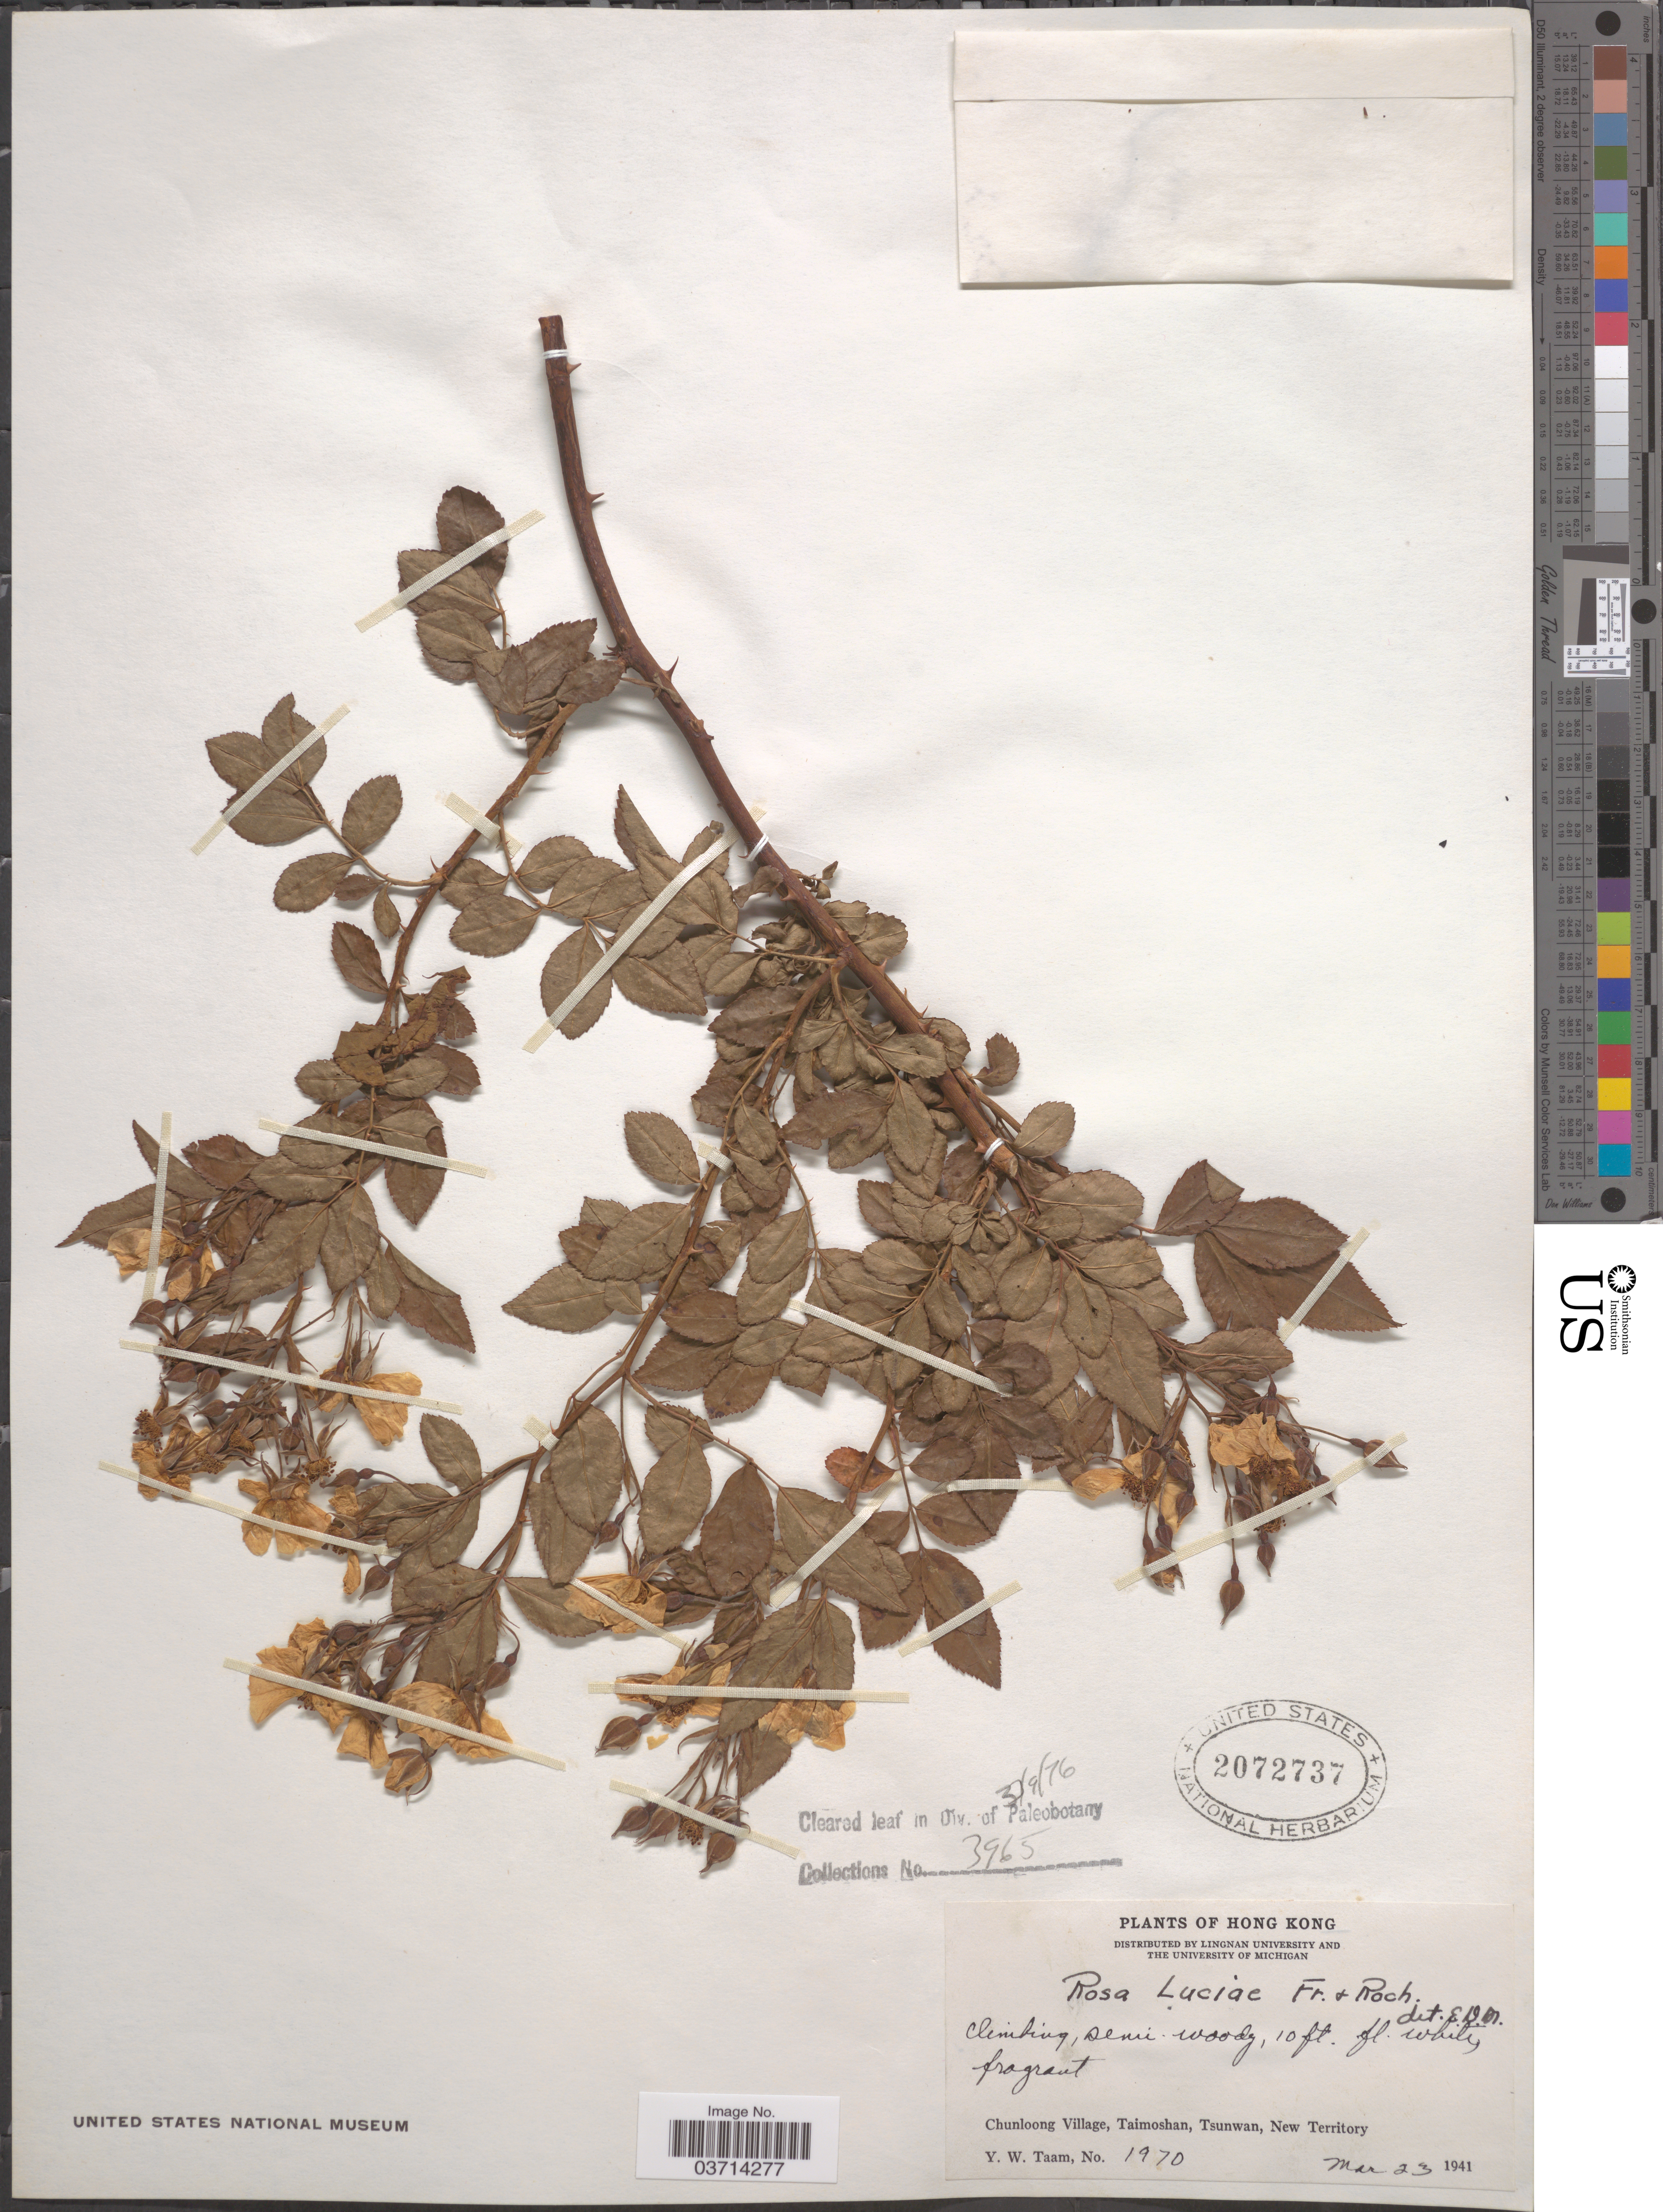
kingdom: Plantae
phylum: Tracheophyta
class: Magnoliopsida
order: Rosales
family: Rosaceae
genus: Rosa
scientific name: Rosa luciae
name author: Franch. & Rochebr.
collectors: Y. W. Taam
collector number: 1970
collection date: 1941-03-23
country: China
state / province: Hong Kong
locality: Chunloong Village, Taimoshan, Tsunwan, New Territory.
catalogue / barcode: US 2072737